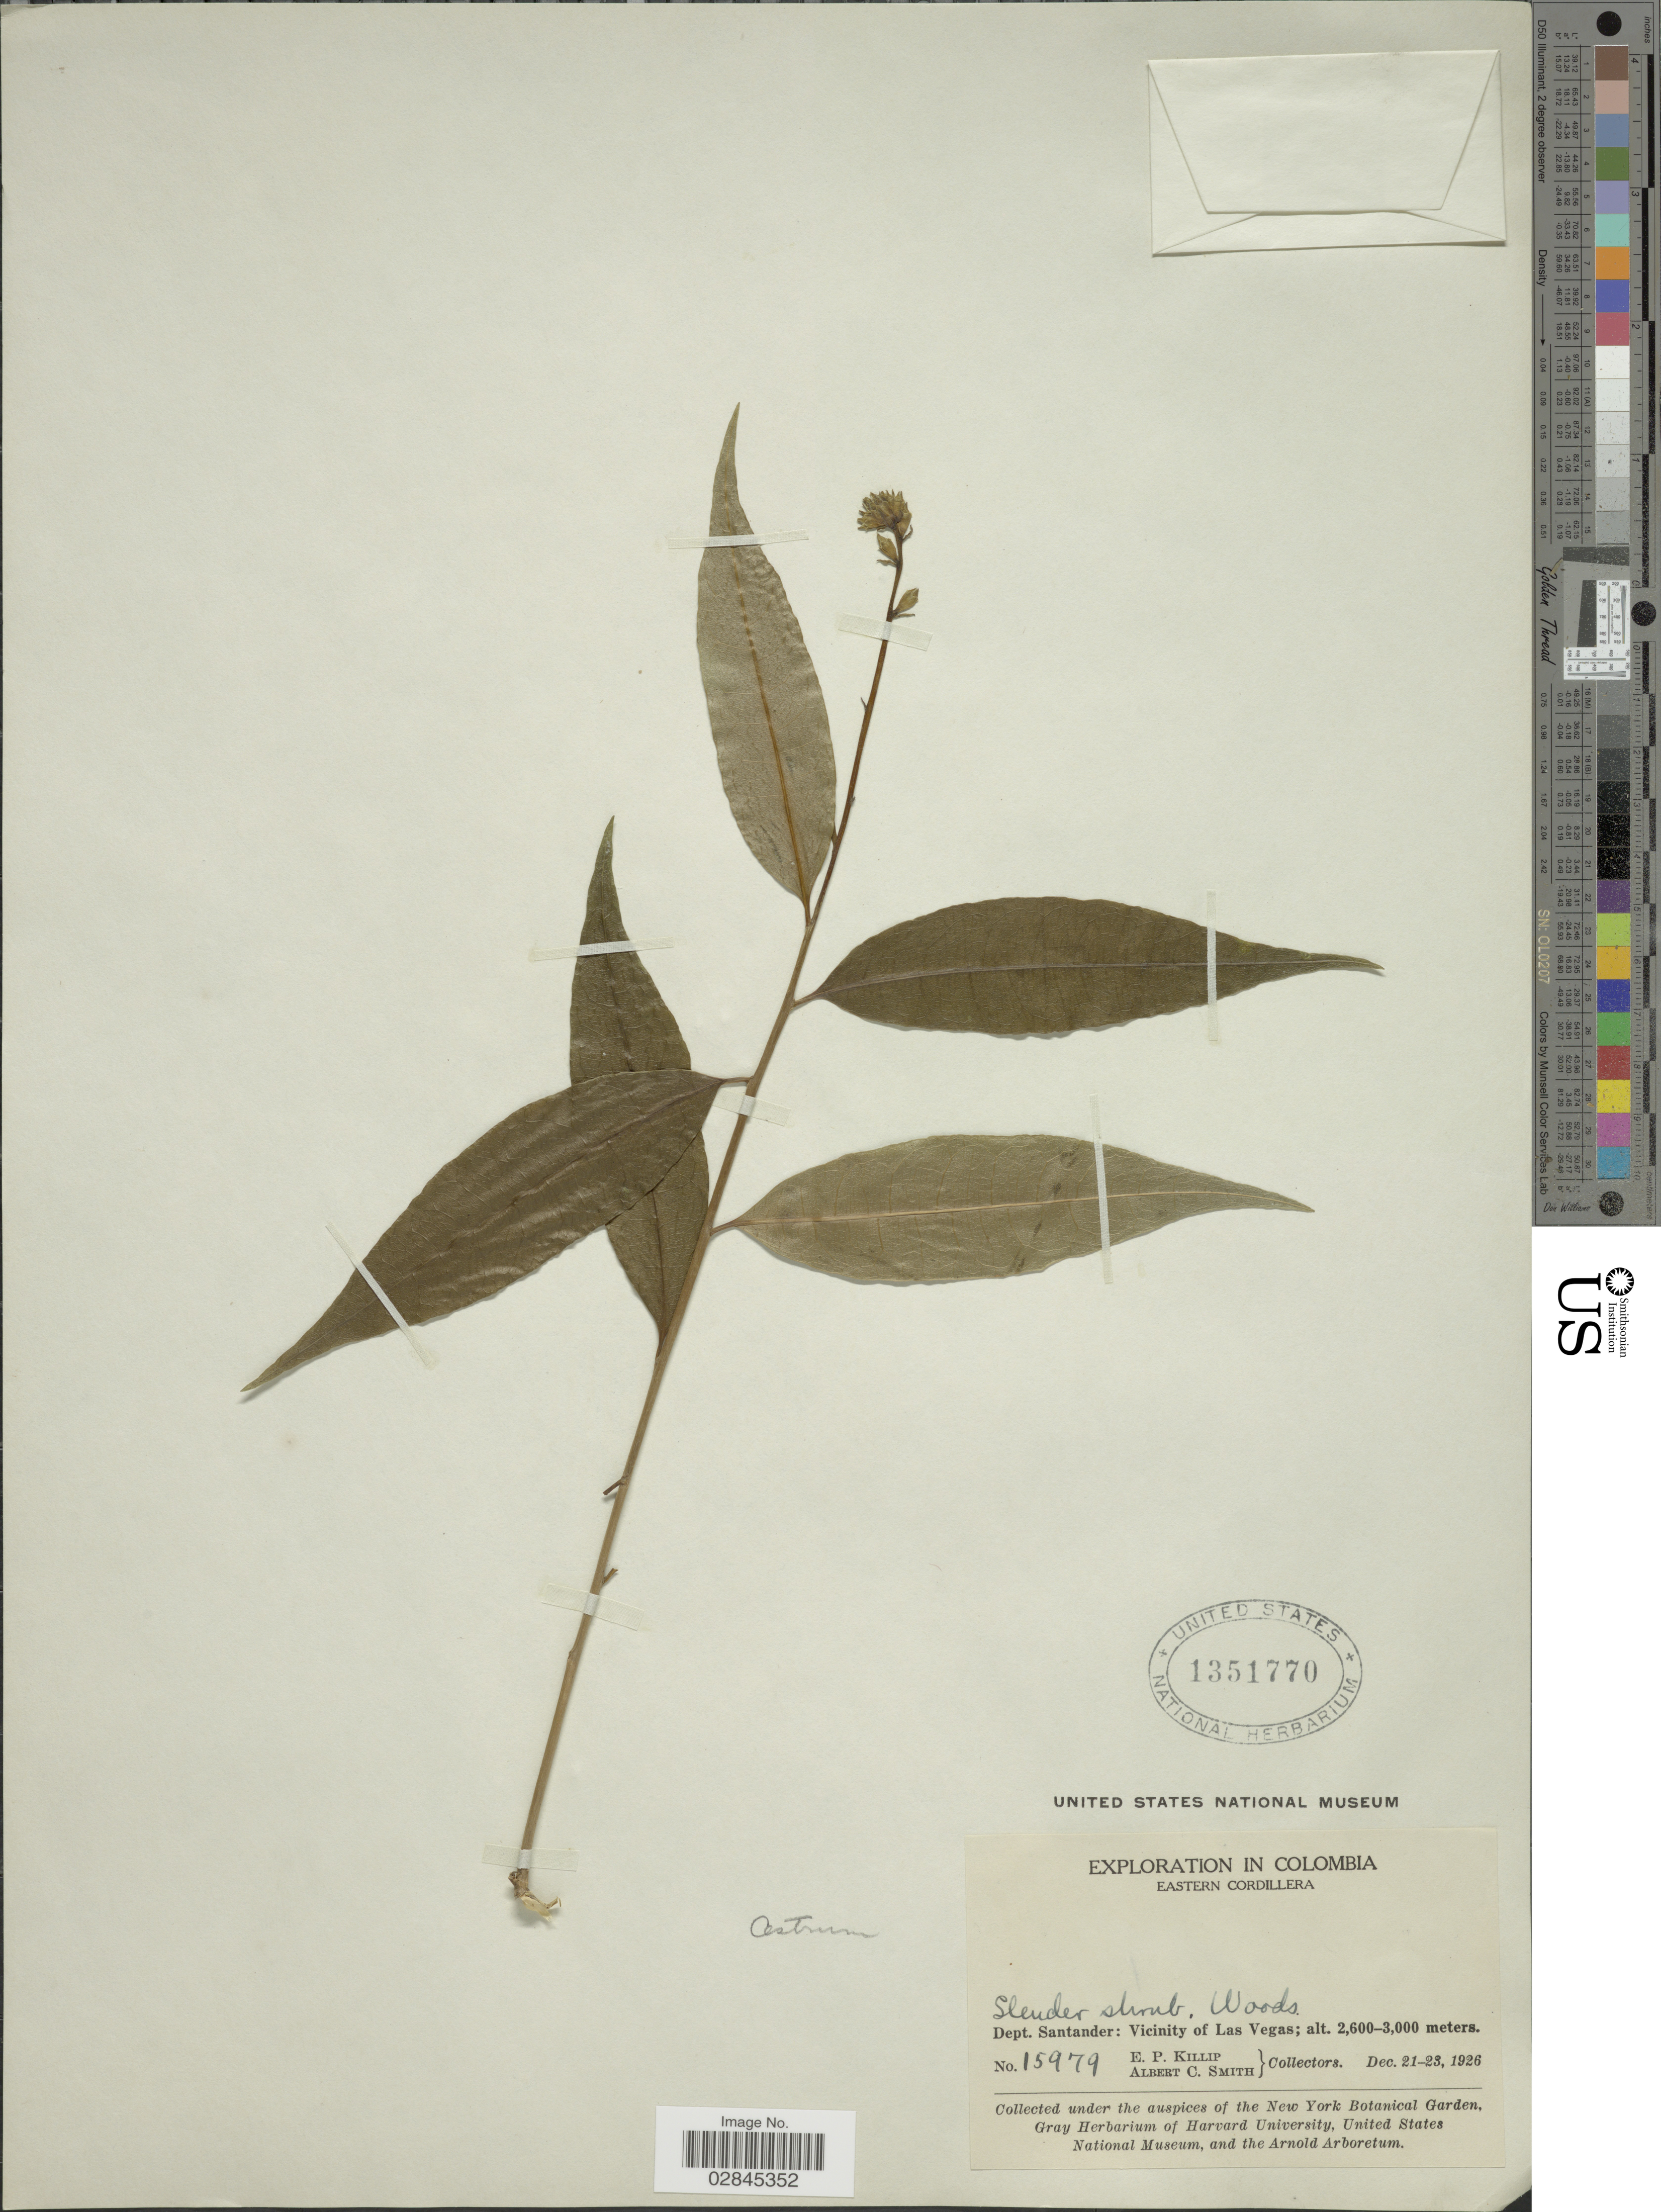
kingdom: Plantae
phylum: Tracheophyta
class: Magnoliopsida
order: Solanales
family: Solanaceae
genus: Cestrum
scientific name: Cestrum sp.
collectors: E. P. Killip & A. C. Smith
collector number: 15979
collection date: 1926-12-21/1926-12-23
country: Colombia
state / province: Santander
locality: Eastern Cordillera. Dept. Santander: Vicinity of Las Vegas.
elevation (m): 2600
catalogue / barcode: US 1351770